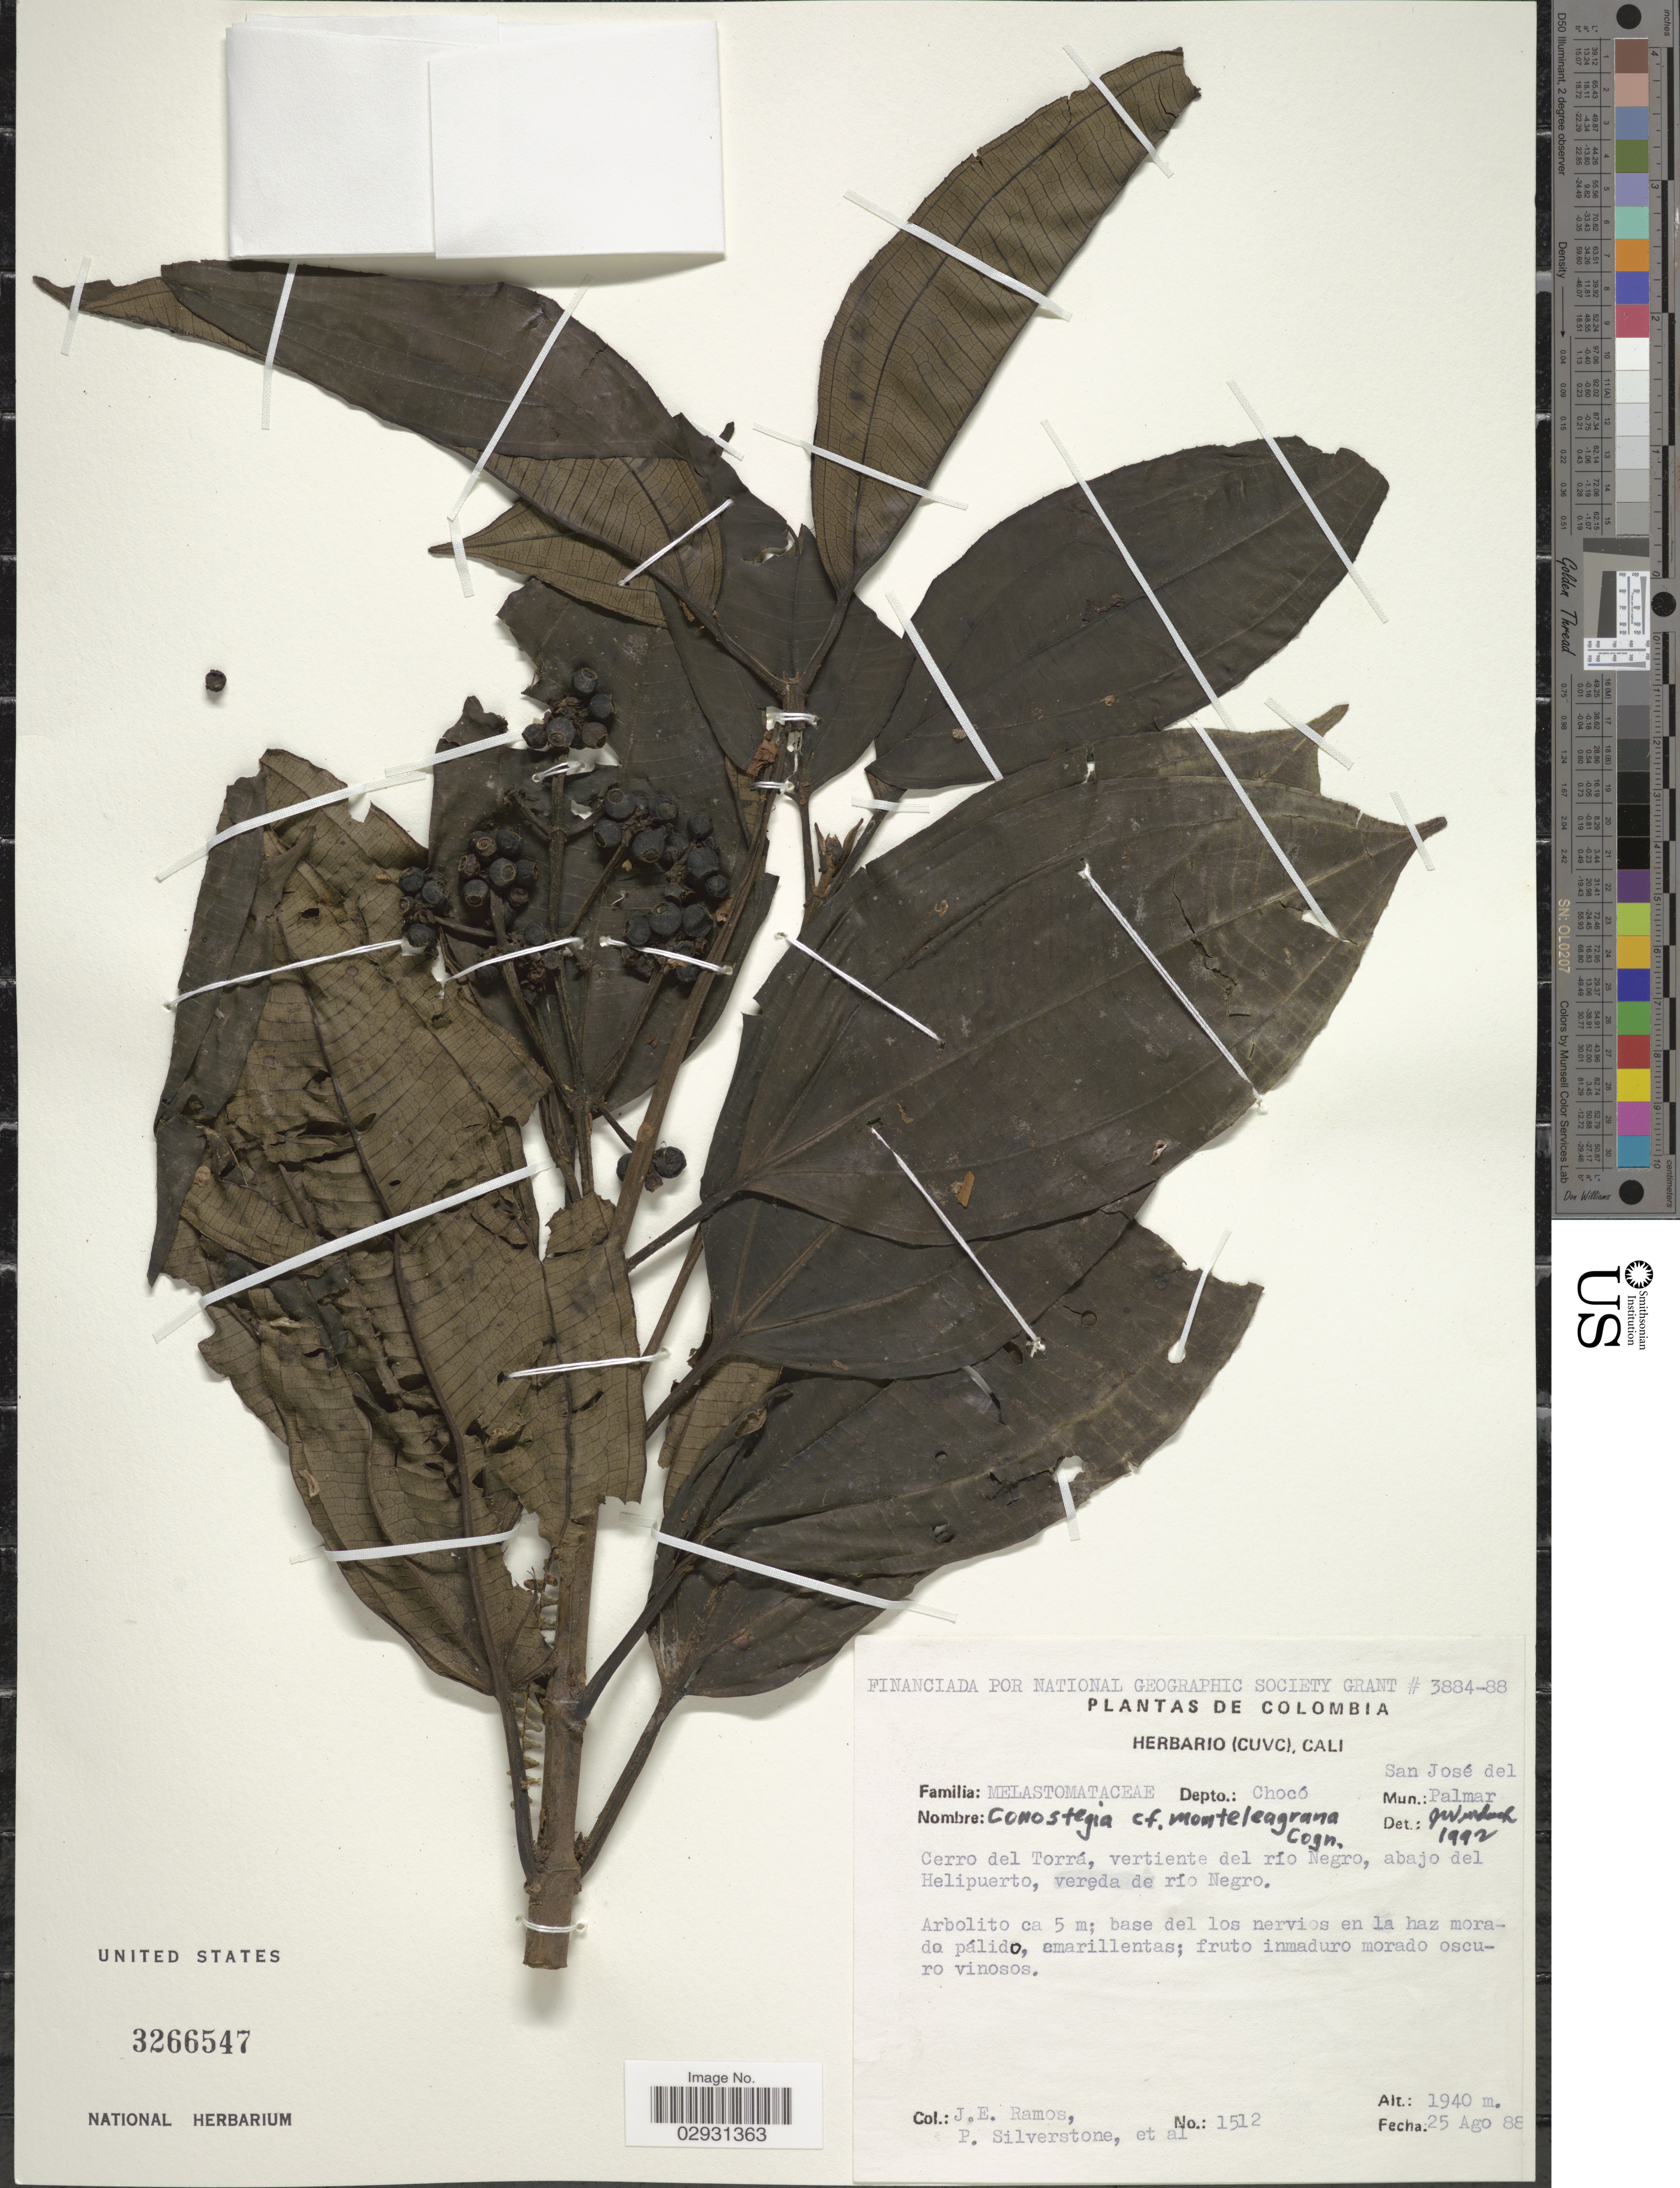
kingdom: Plantae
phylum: Tracheophyta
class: Magnoliopsida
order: Myrtales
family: Melastomataceae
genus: Conostegia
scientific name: Conostegia monteleagrana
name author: Cogn.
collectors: J. E. Ramos, P. Silverstone & et al.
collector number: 1512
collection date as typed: Transcribed d/m/y: 25/8/88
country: Colombia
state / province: Chocó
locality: Depto.: Chocó. Mun: San José del Palmar. Cerro del Torrá, vertiente del río Negro, abajo del Helipuerto, vereda de río Negro.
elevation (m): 1940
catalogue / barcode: US 3266547